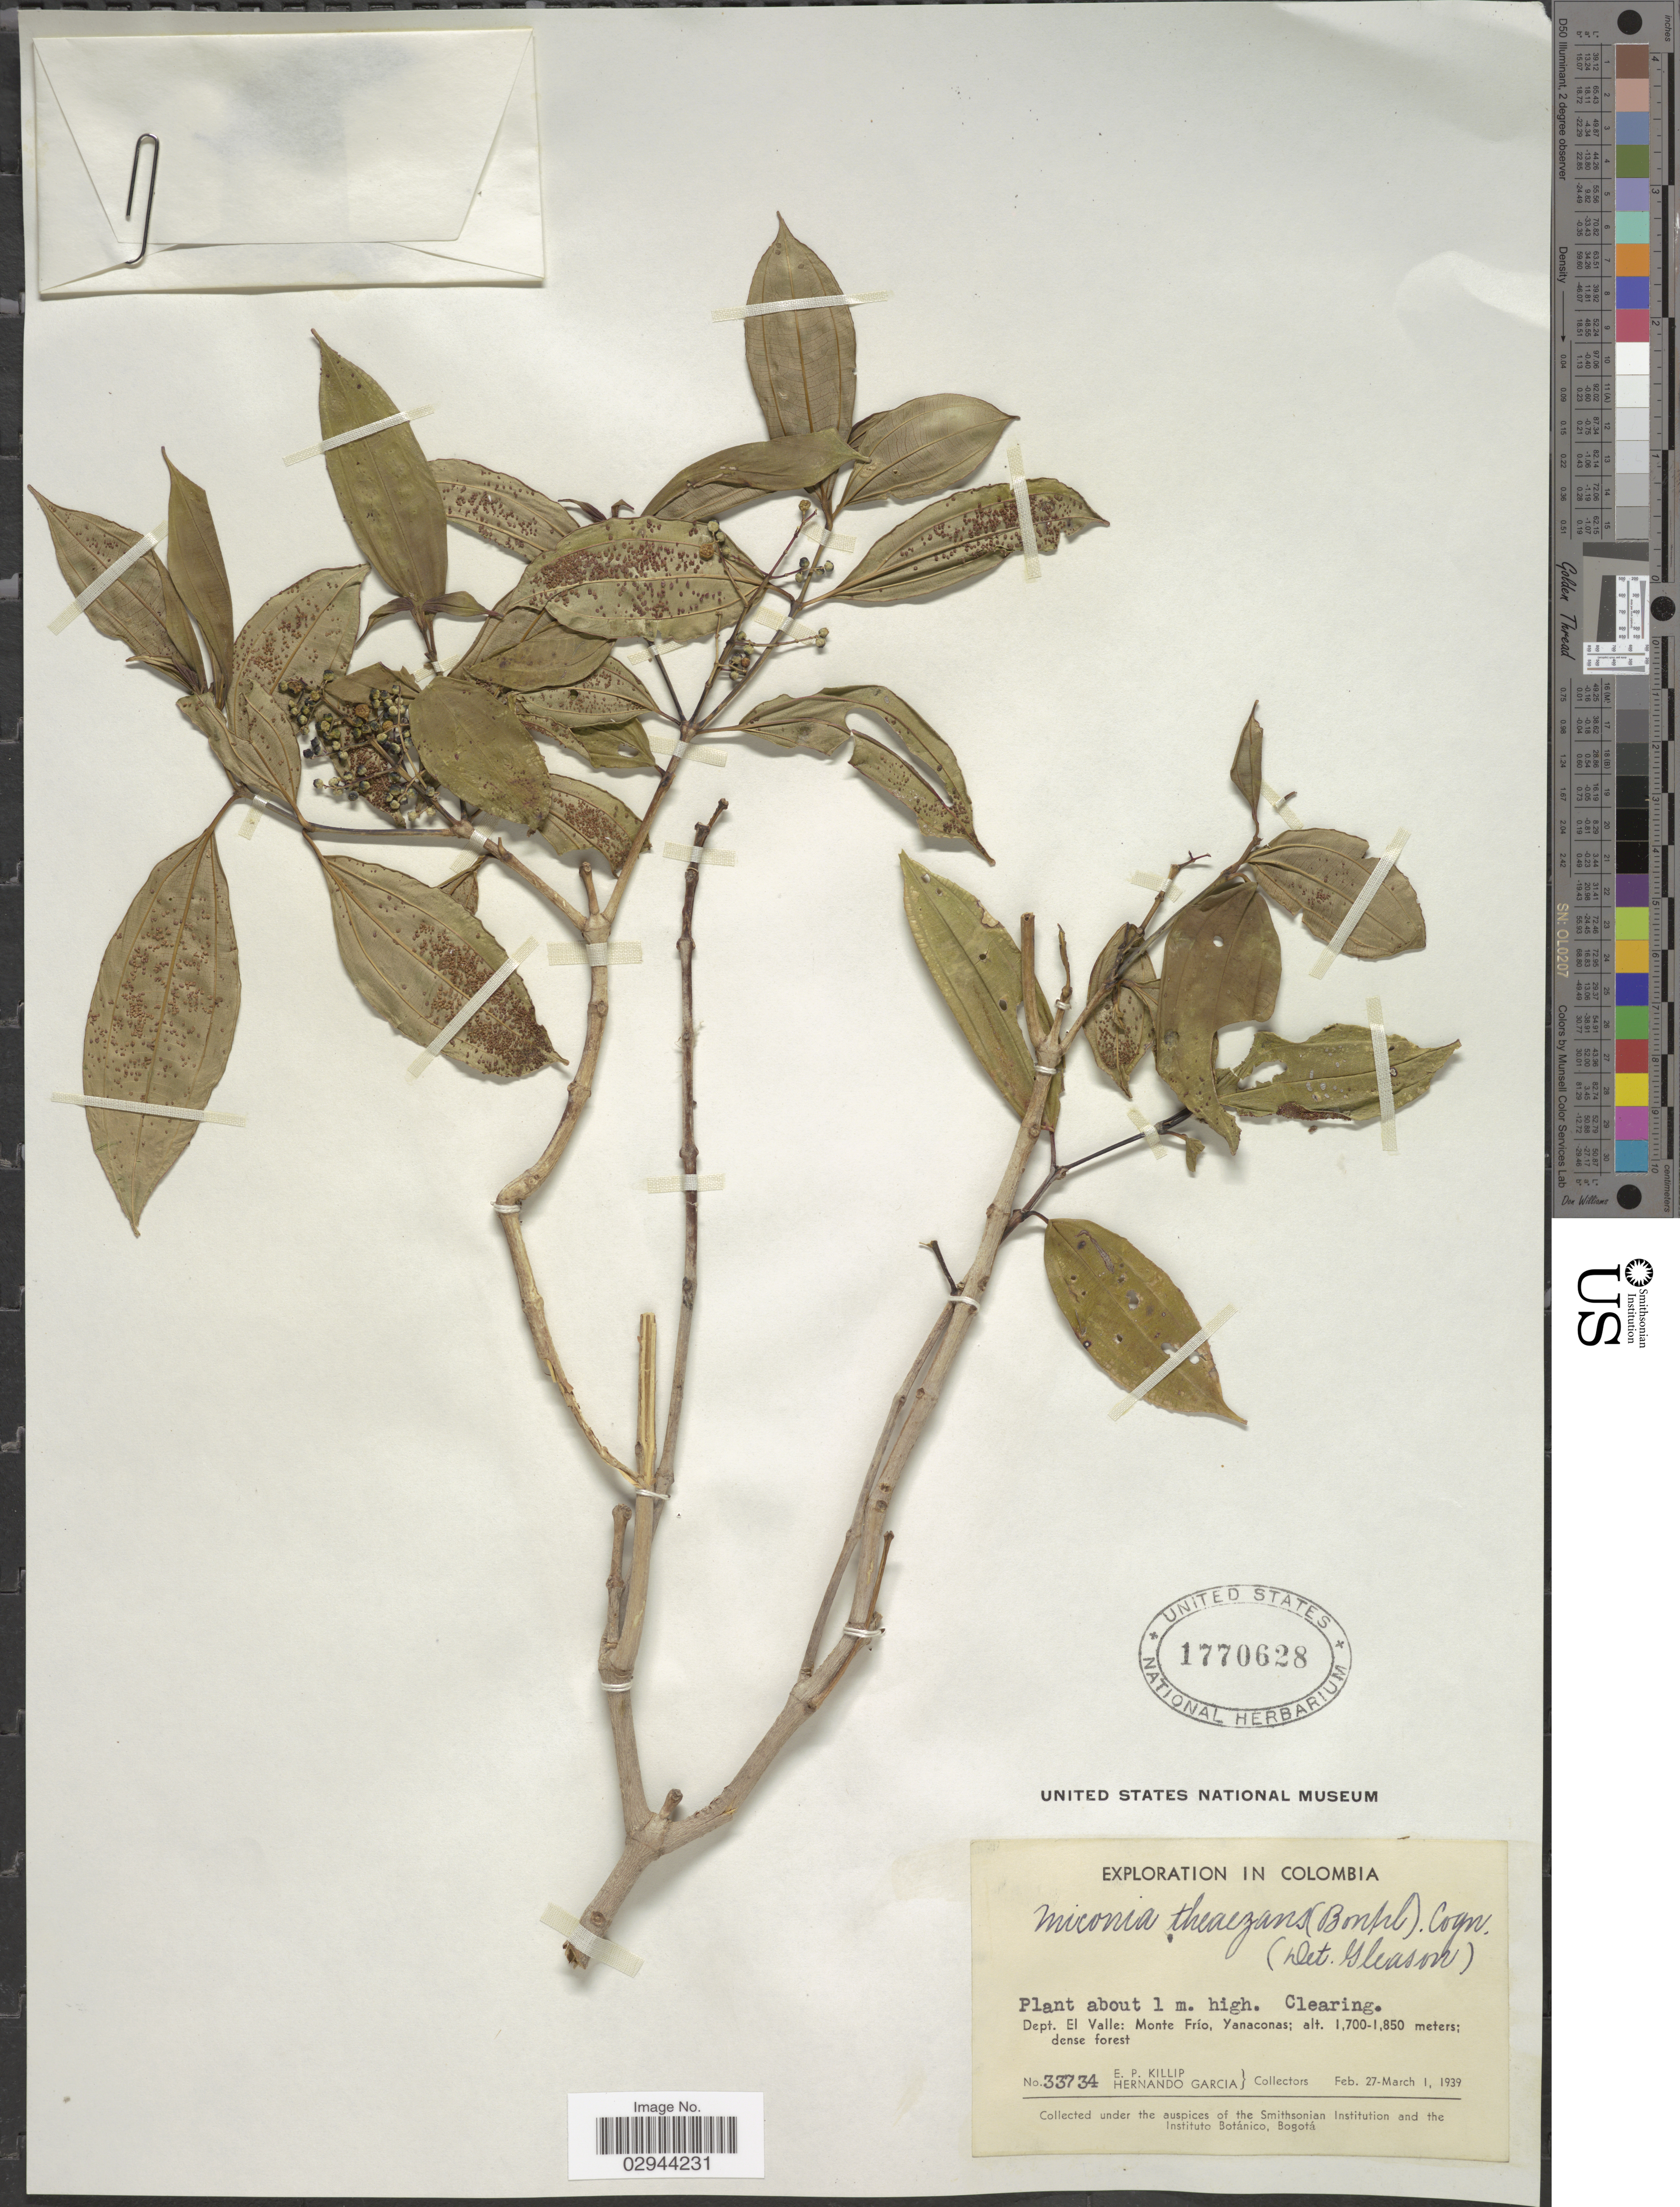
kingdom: Plantae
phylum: Tracheophyta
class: Magnoliopsida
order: Myrtales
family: Melastomataceae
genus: Miconia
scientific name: Miconia theizans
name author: (Bonpl.) Cogn.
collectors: E. P. Killip & H. Garcia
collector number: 33734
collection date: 1939-02-27/1939-03-01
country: Colombia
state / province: Valle del Cauca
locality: Dept. El Valle, Monte Frío, Yanaconas.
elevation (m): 1700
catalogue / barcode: US 1770628